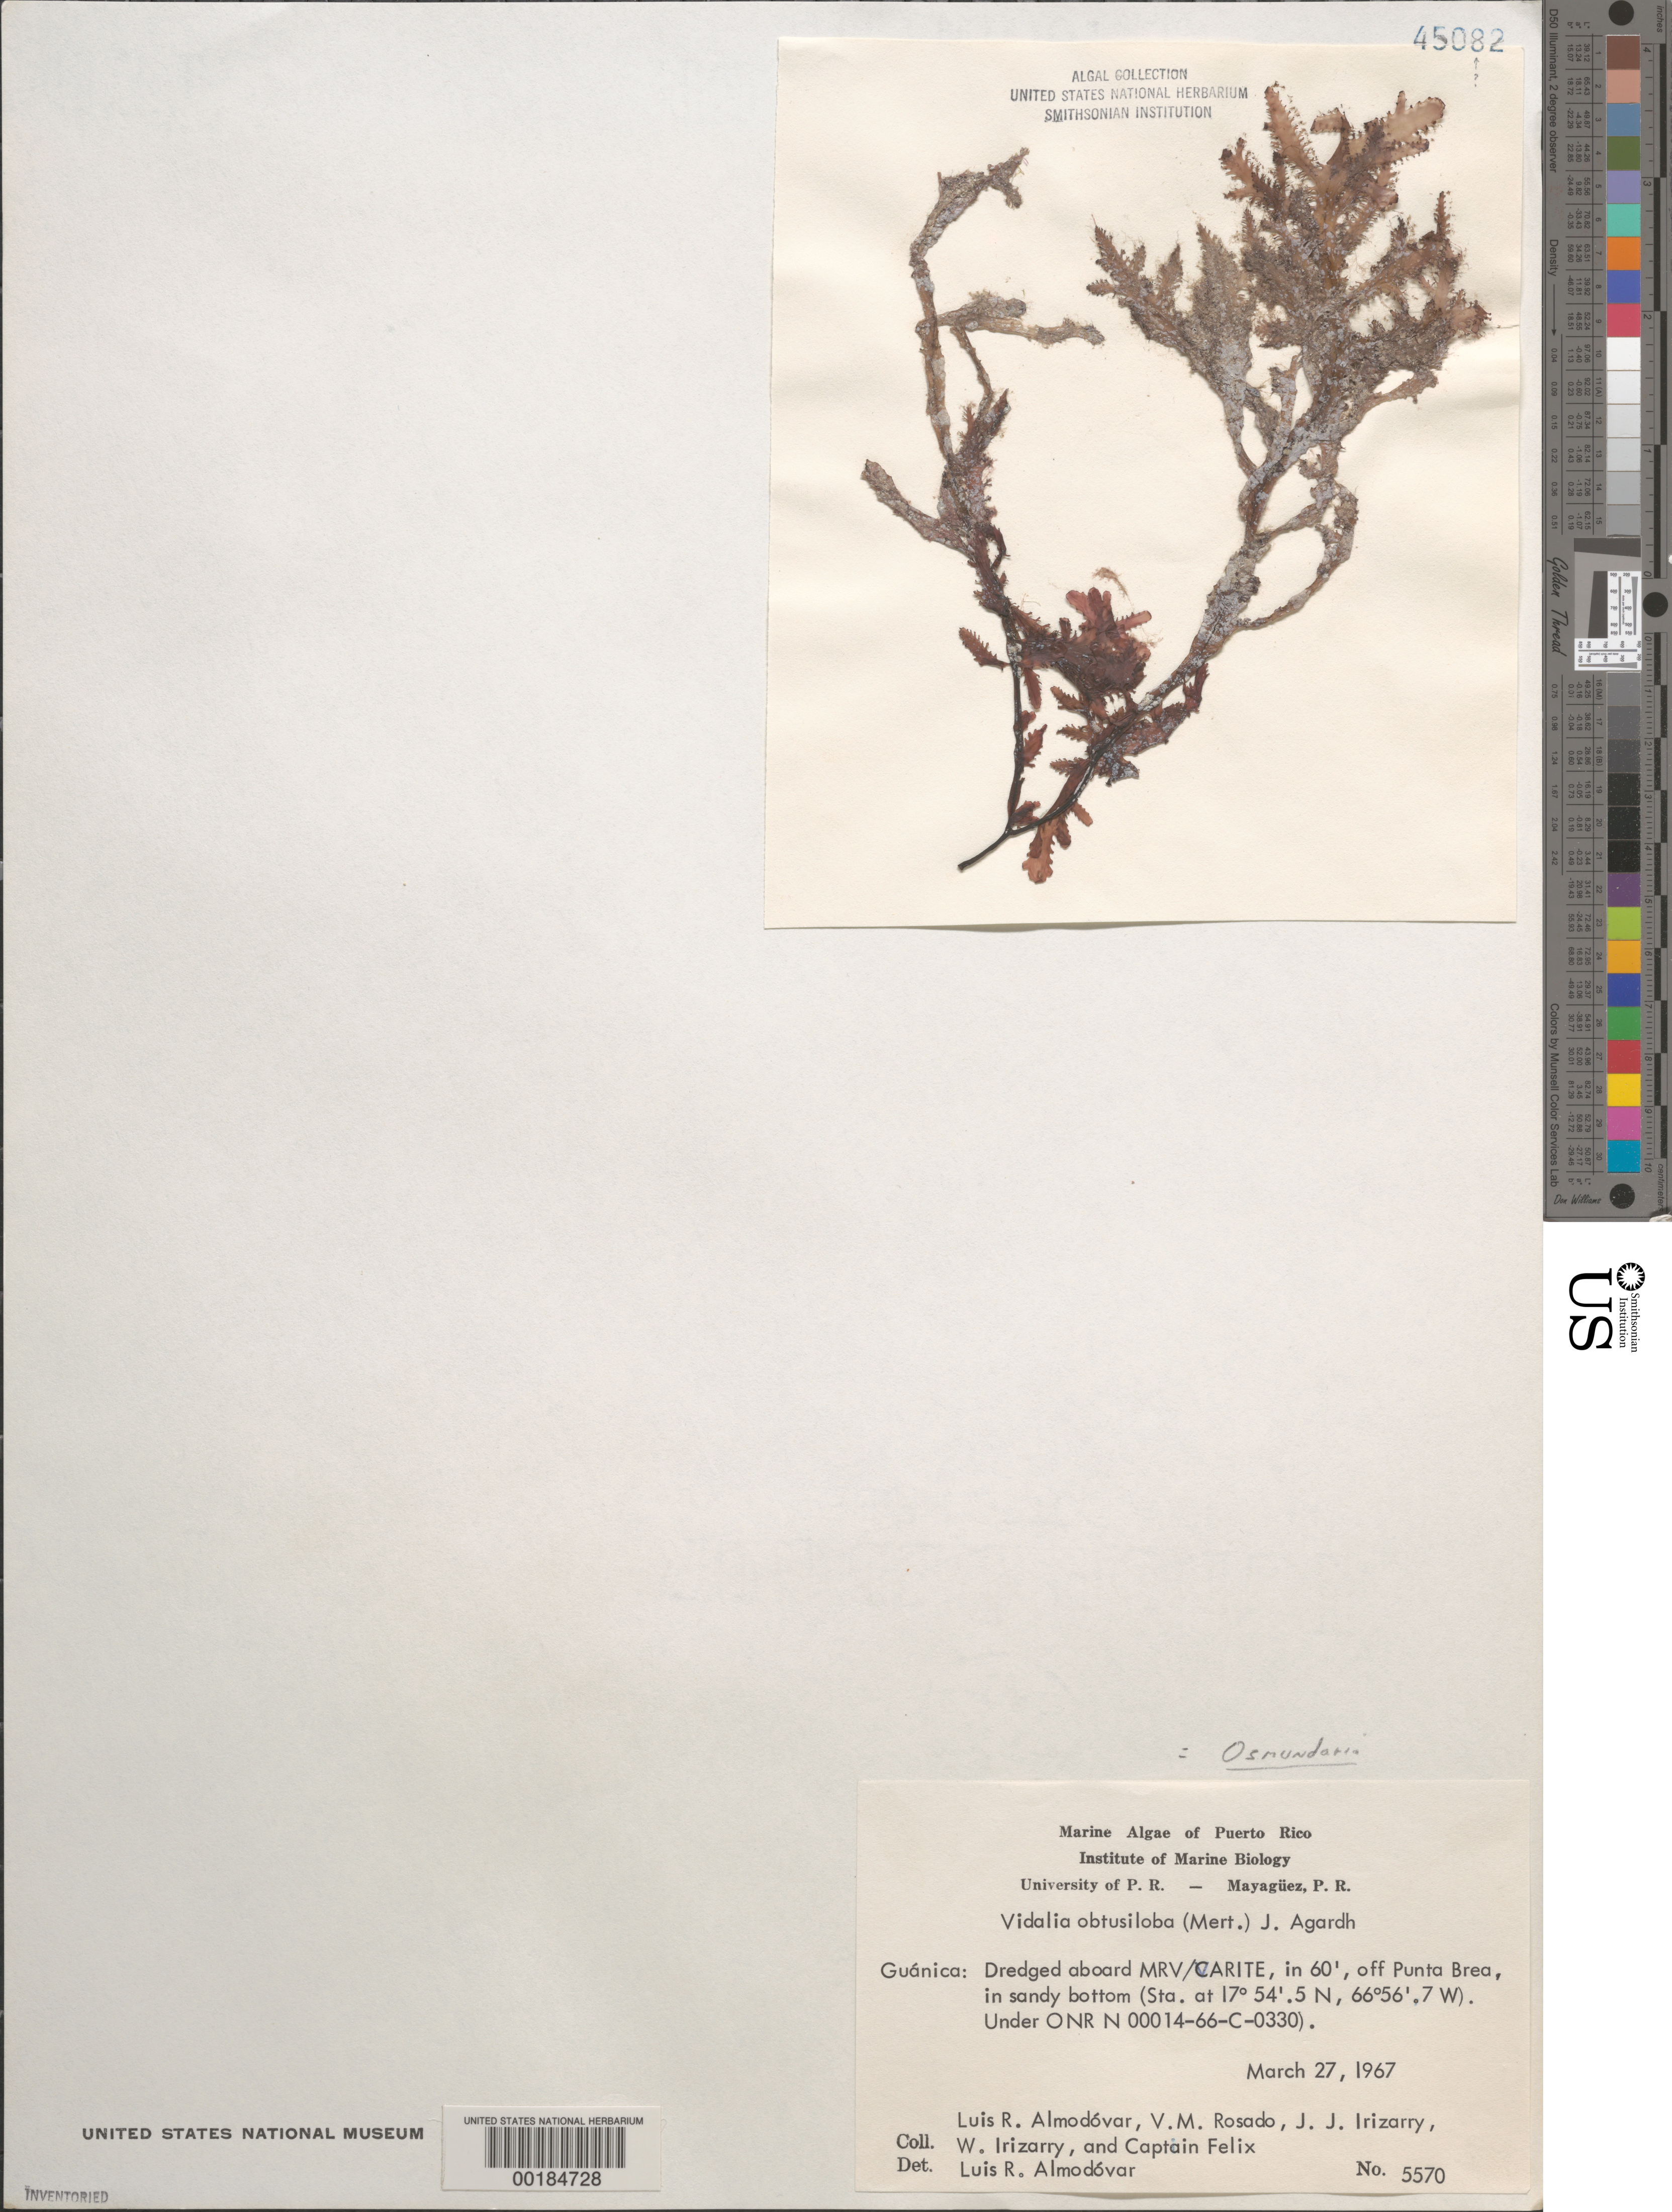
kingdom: Plantae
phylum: Rhodophyta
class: Florideophyceae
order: Ceramiales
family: Rhodomelaceae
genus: Vidalia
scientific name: Vidalia obtusiloba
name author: (C. Agardh) J. Agardh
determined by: Almodovar, L. R.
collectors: L. Almodovar, V. Rosado, J. Irizarry, W. Irizarry & -. Felix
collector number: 5570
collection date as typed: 27 Mar 1967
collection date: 1967-03-27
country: Puerto Rico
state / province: Guanica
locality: Off Punta Brea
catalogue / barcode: US 45082